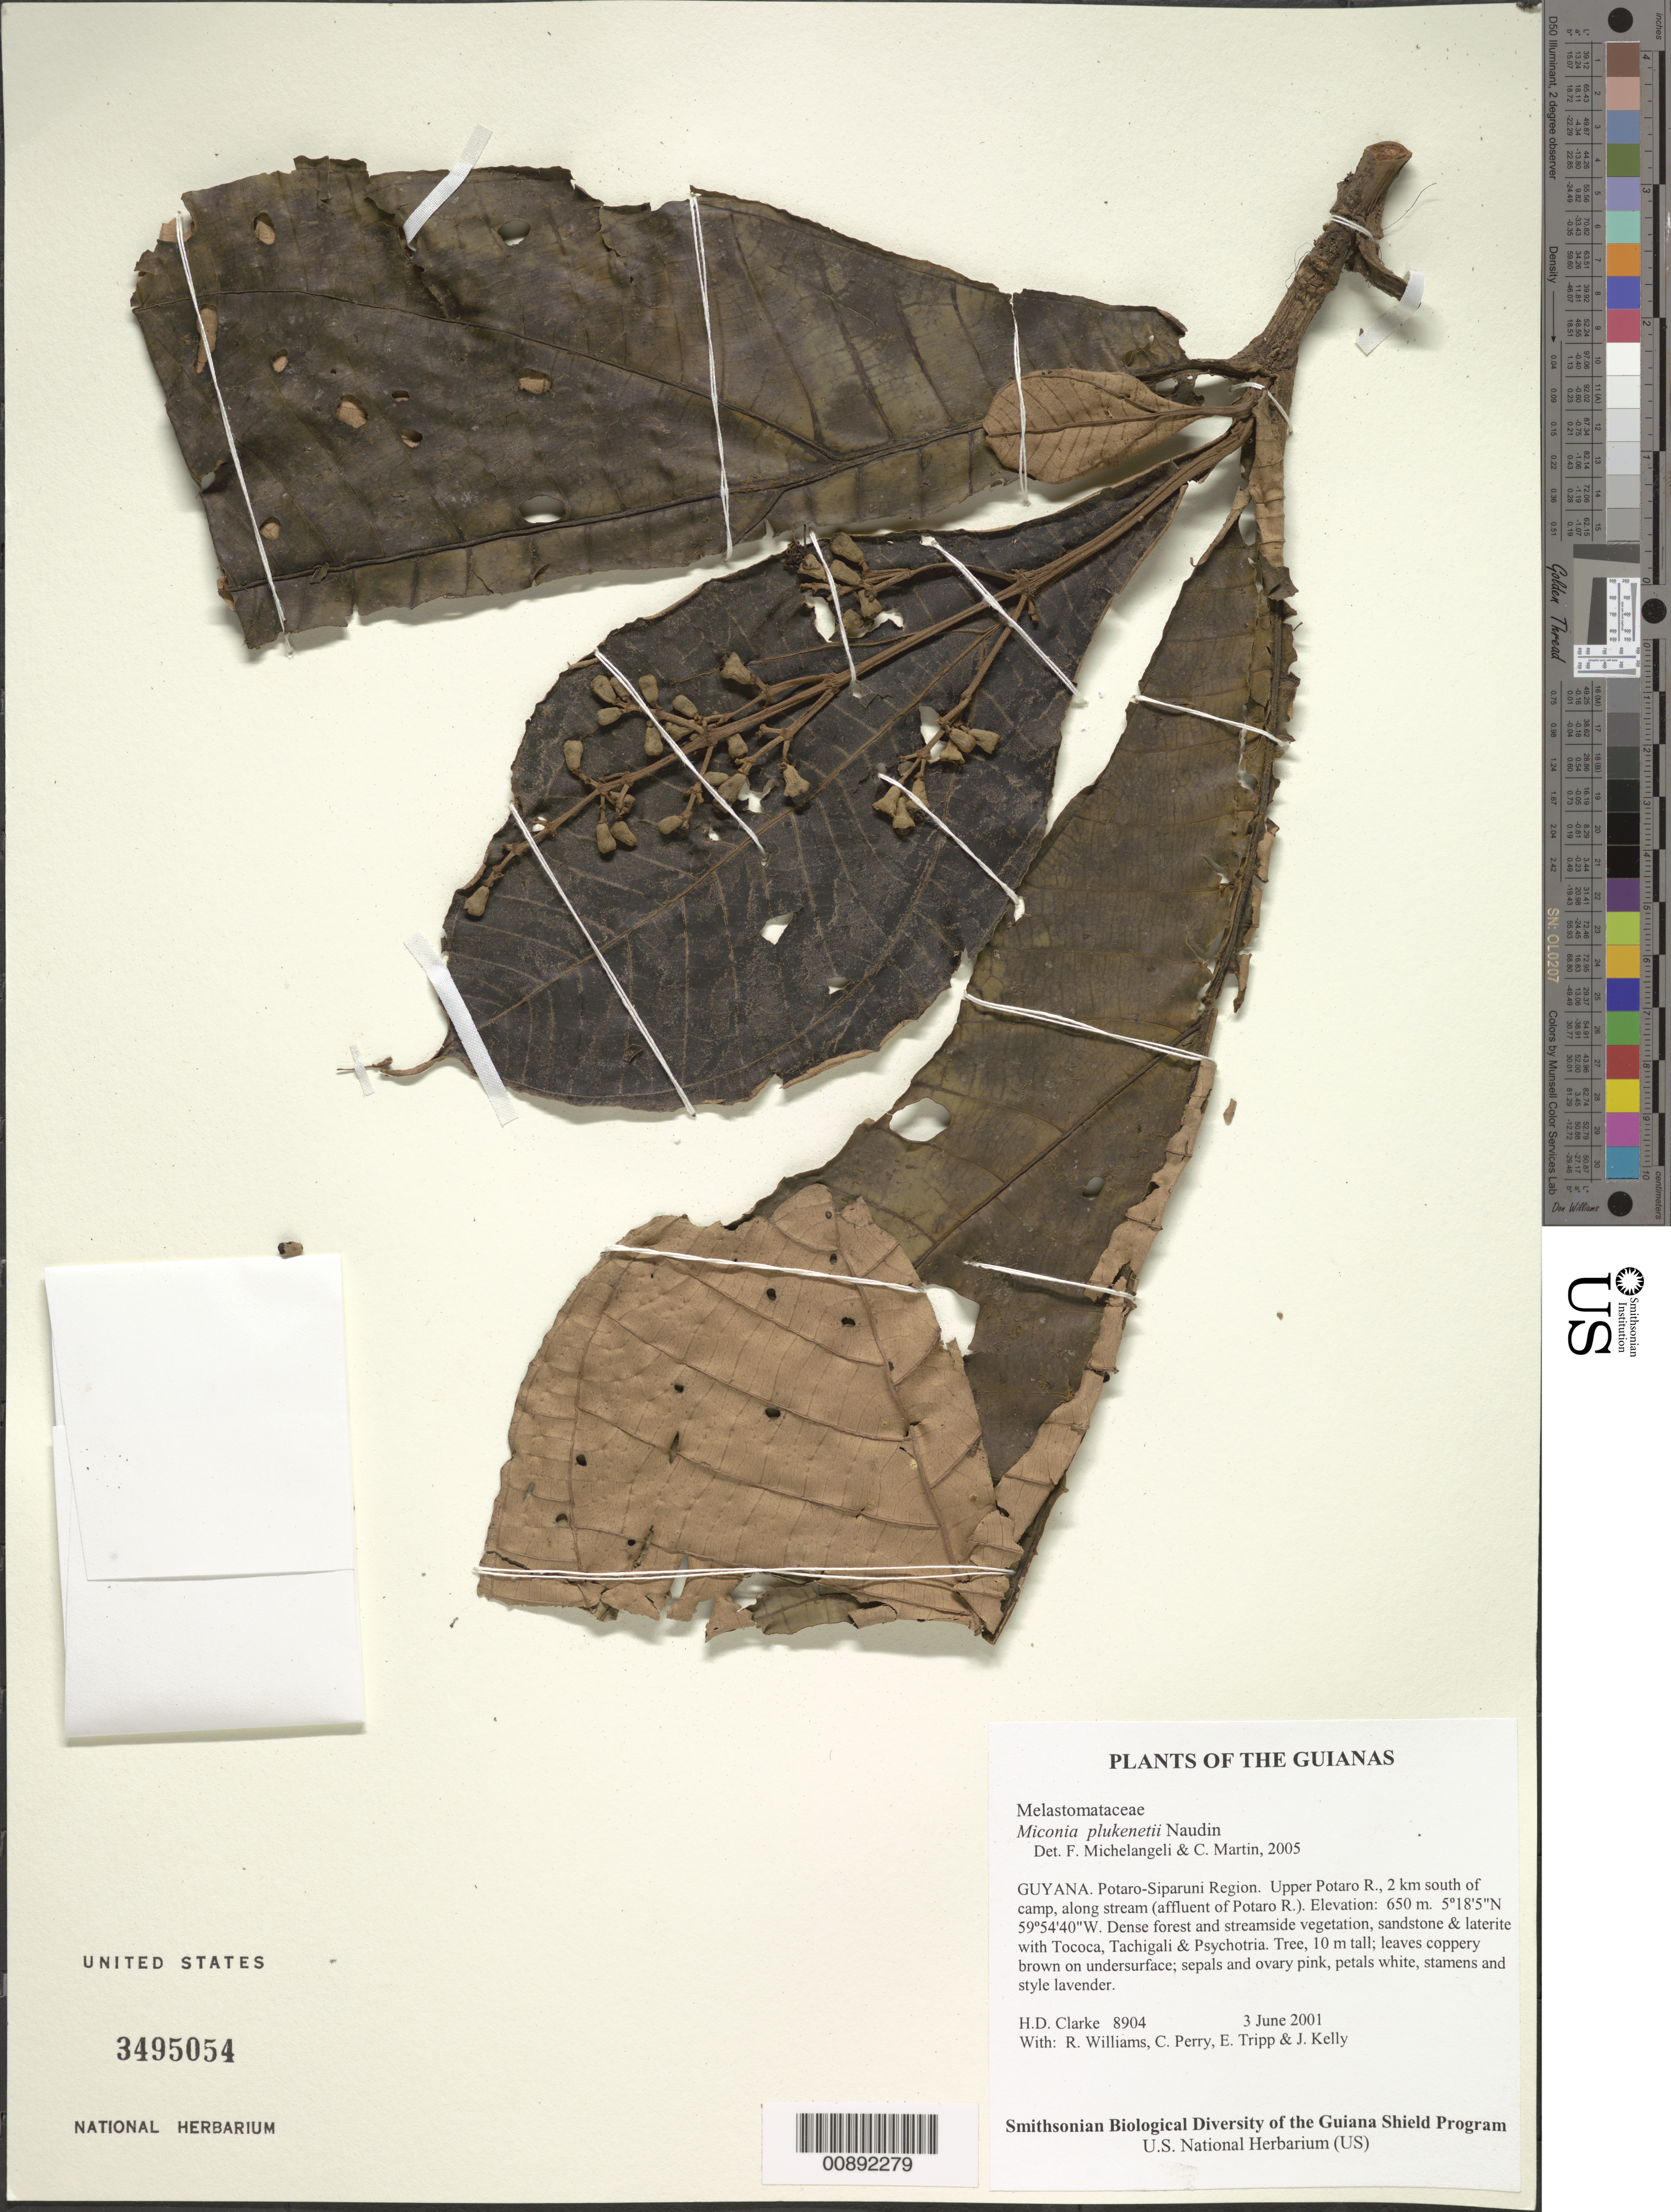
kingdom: Plantae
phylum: Tracheophyta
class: Magnoliopsida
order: Myrtales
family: Melastomataceae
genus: Miconia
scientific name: Miconia plukenetii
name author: Naudin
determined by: Michelangeli, F. A.; Martin, C.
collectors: H. D. Clarke, R. Williams, C. Perry, E. Tripp & J. Kelly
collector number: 8904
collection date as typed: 3 June 2001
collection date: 2001-06-03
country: Guyana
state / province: Potaro-Siparuni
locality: Upper Potaro R., 2 km south of camp, along stream (affluent of Potaro R.)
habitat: Dense forest and streamside vegetation, sandstone & laterite with Tococa, Tachigali & Psychotria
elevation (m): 650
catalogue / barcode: US 3495054